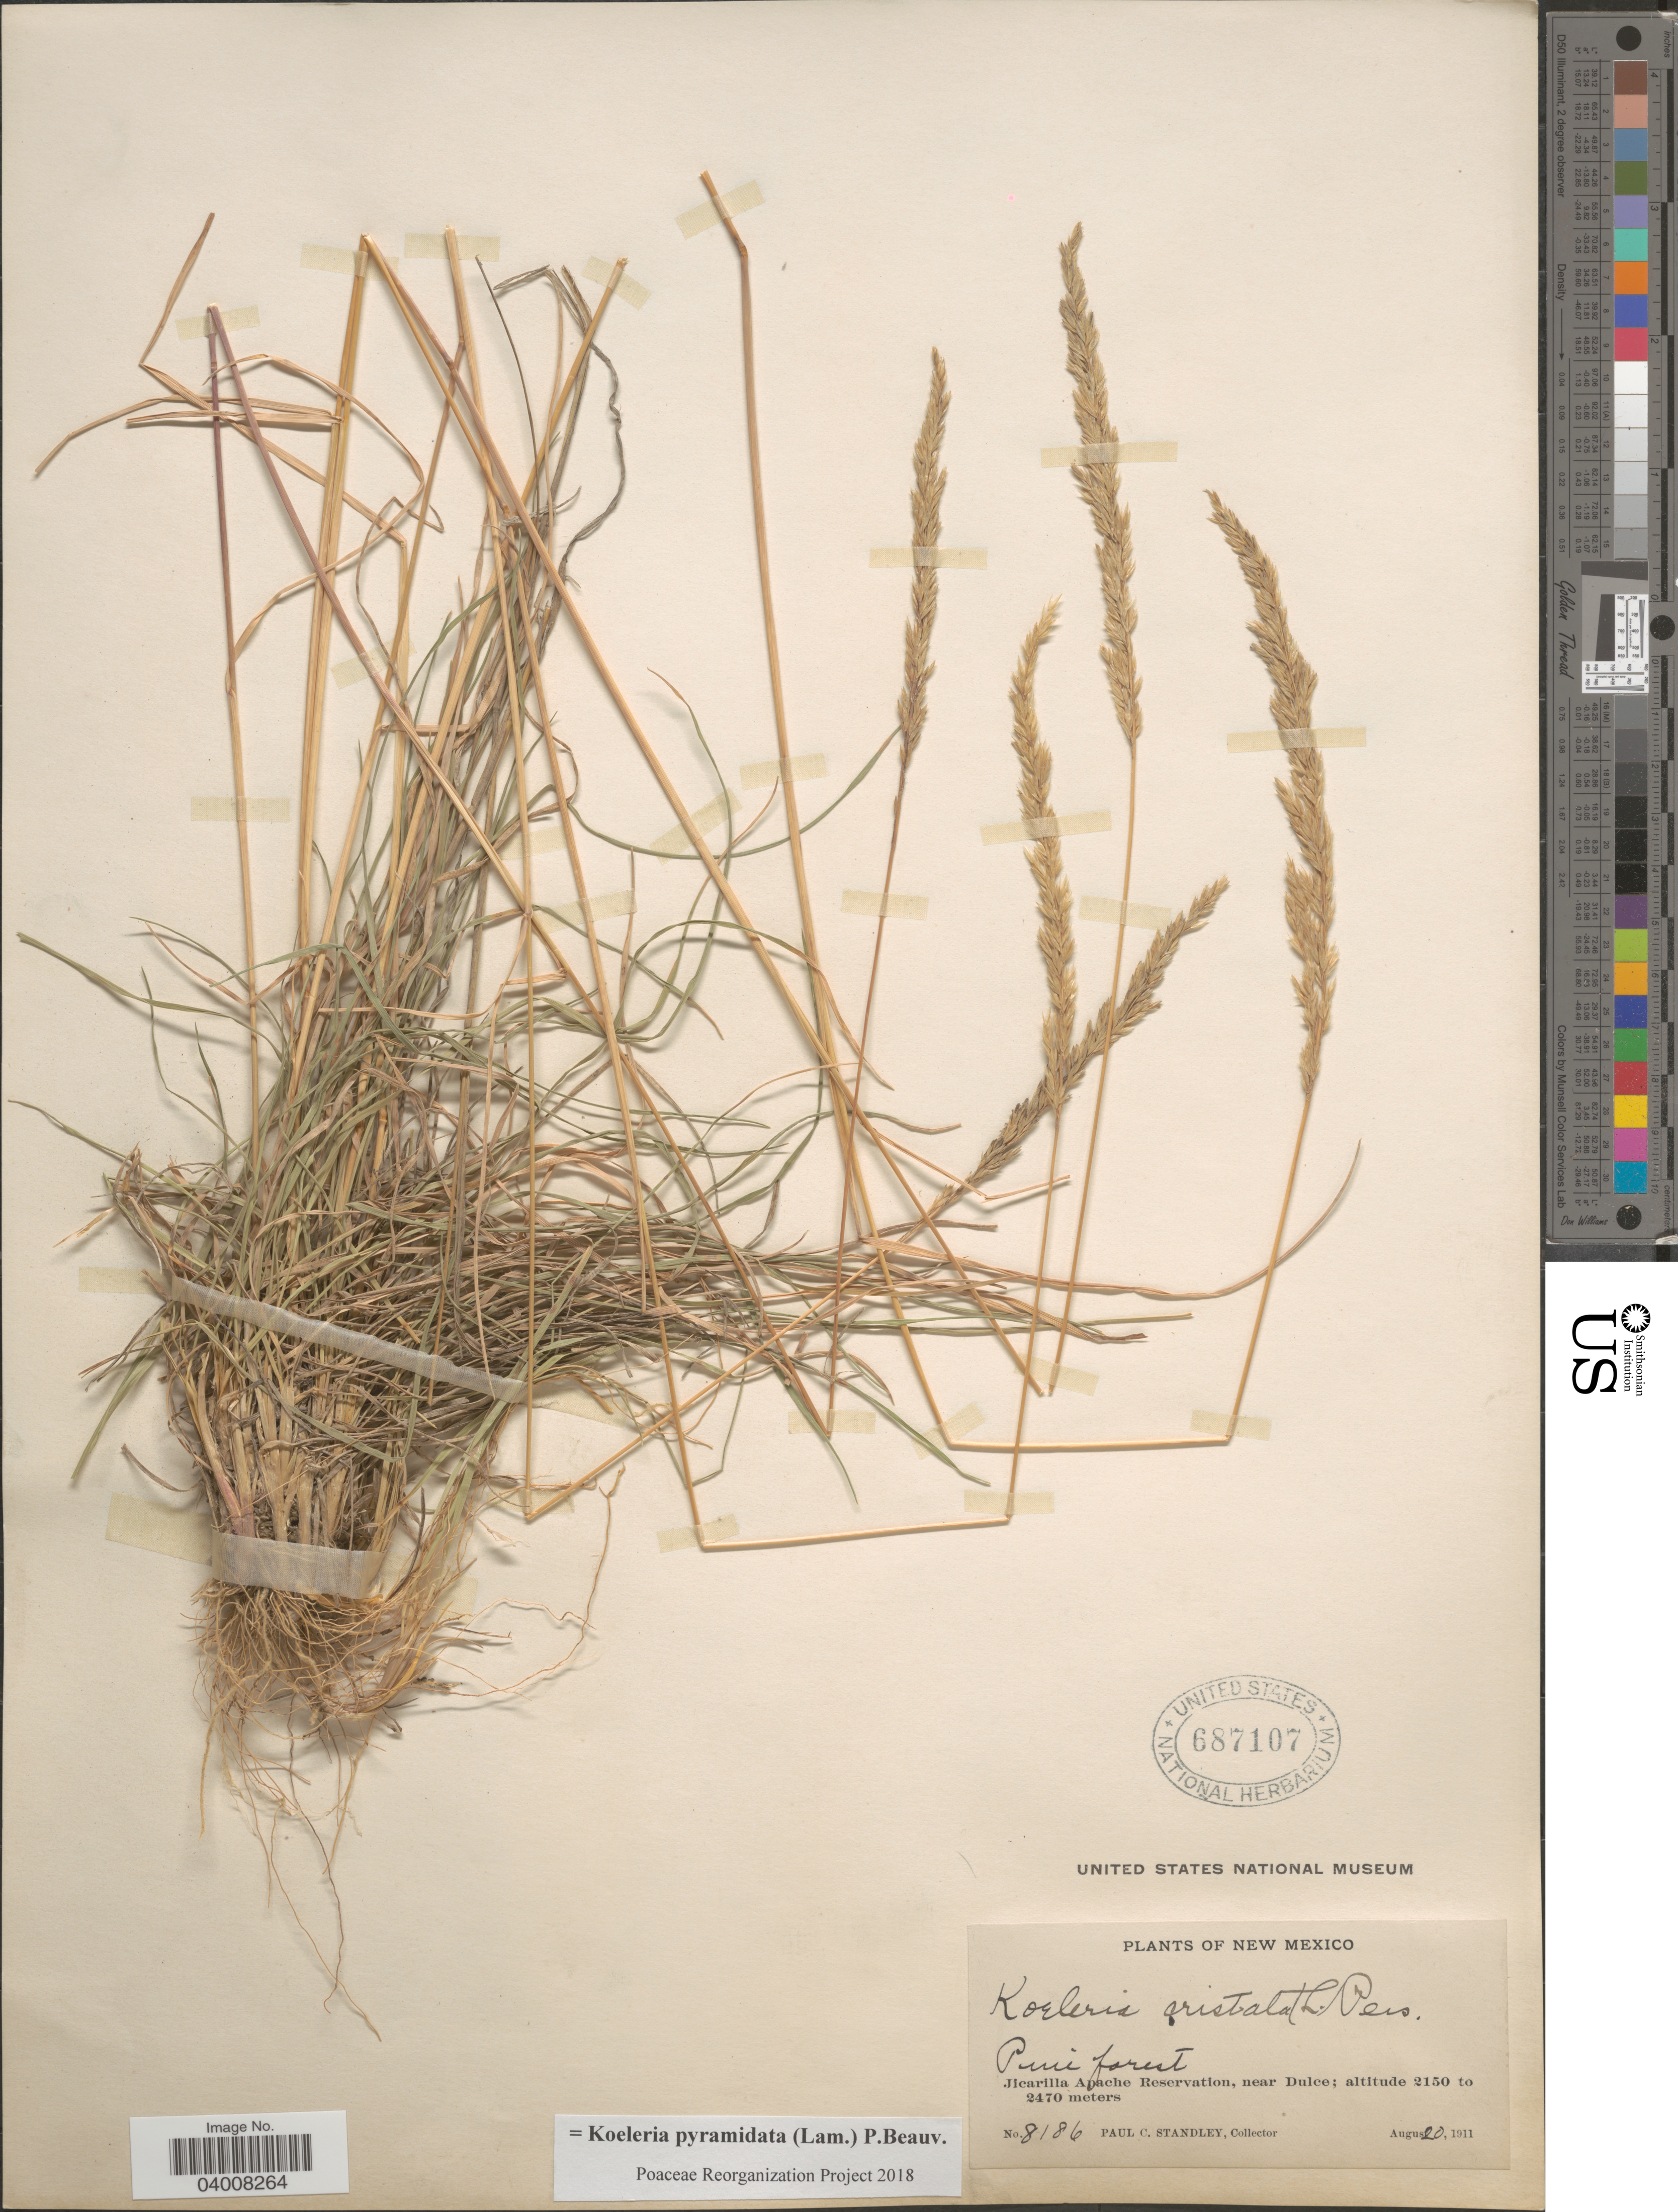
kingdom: Plantae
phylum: Tracheophyta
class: Liliopsida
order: Poales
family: Poaceae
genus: Koeleria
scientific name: Koeleria pyramidata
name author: (Lam.) P. Beauv.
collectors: P. C. Standley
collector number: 8186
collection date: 1911-08-20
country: United States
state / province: New Mexico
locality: Jicarilla Apache Reservation, near Dulce.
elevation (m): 2150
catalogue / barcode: US 687107